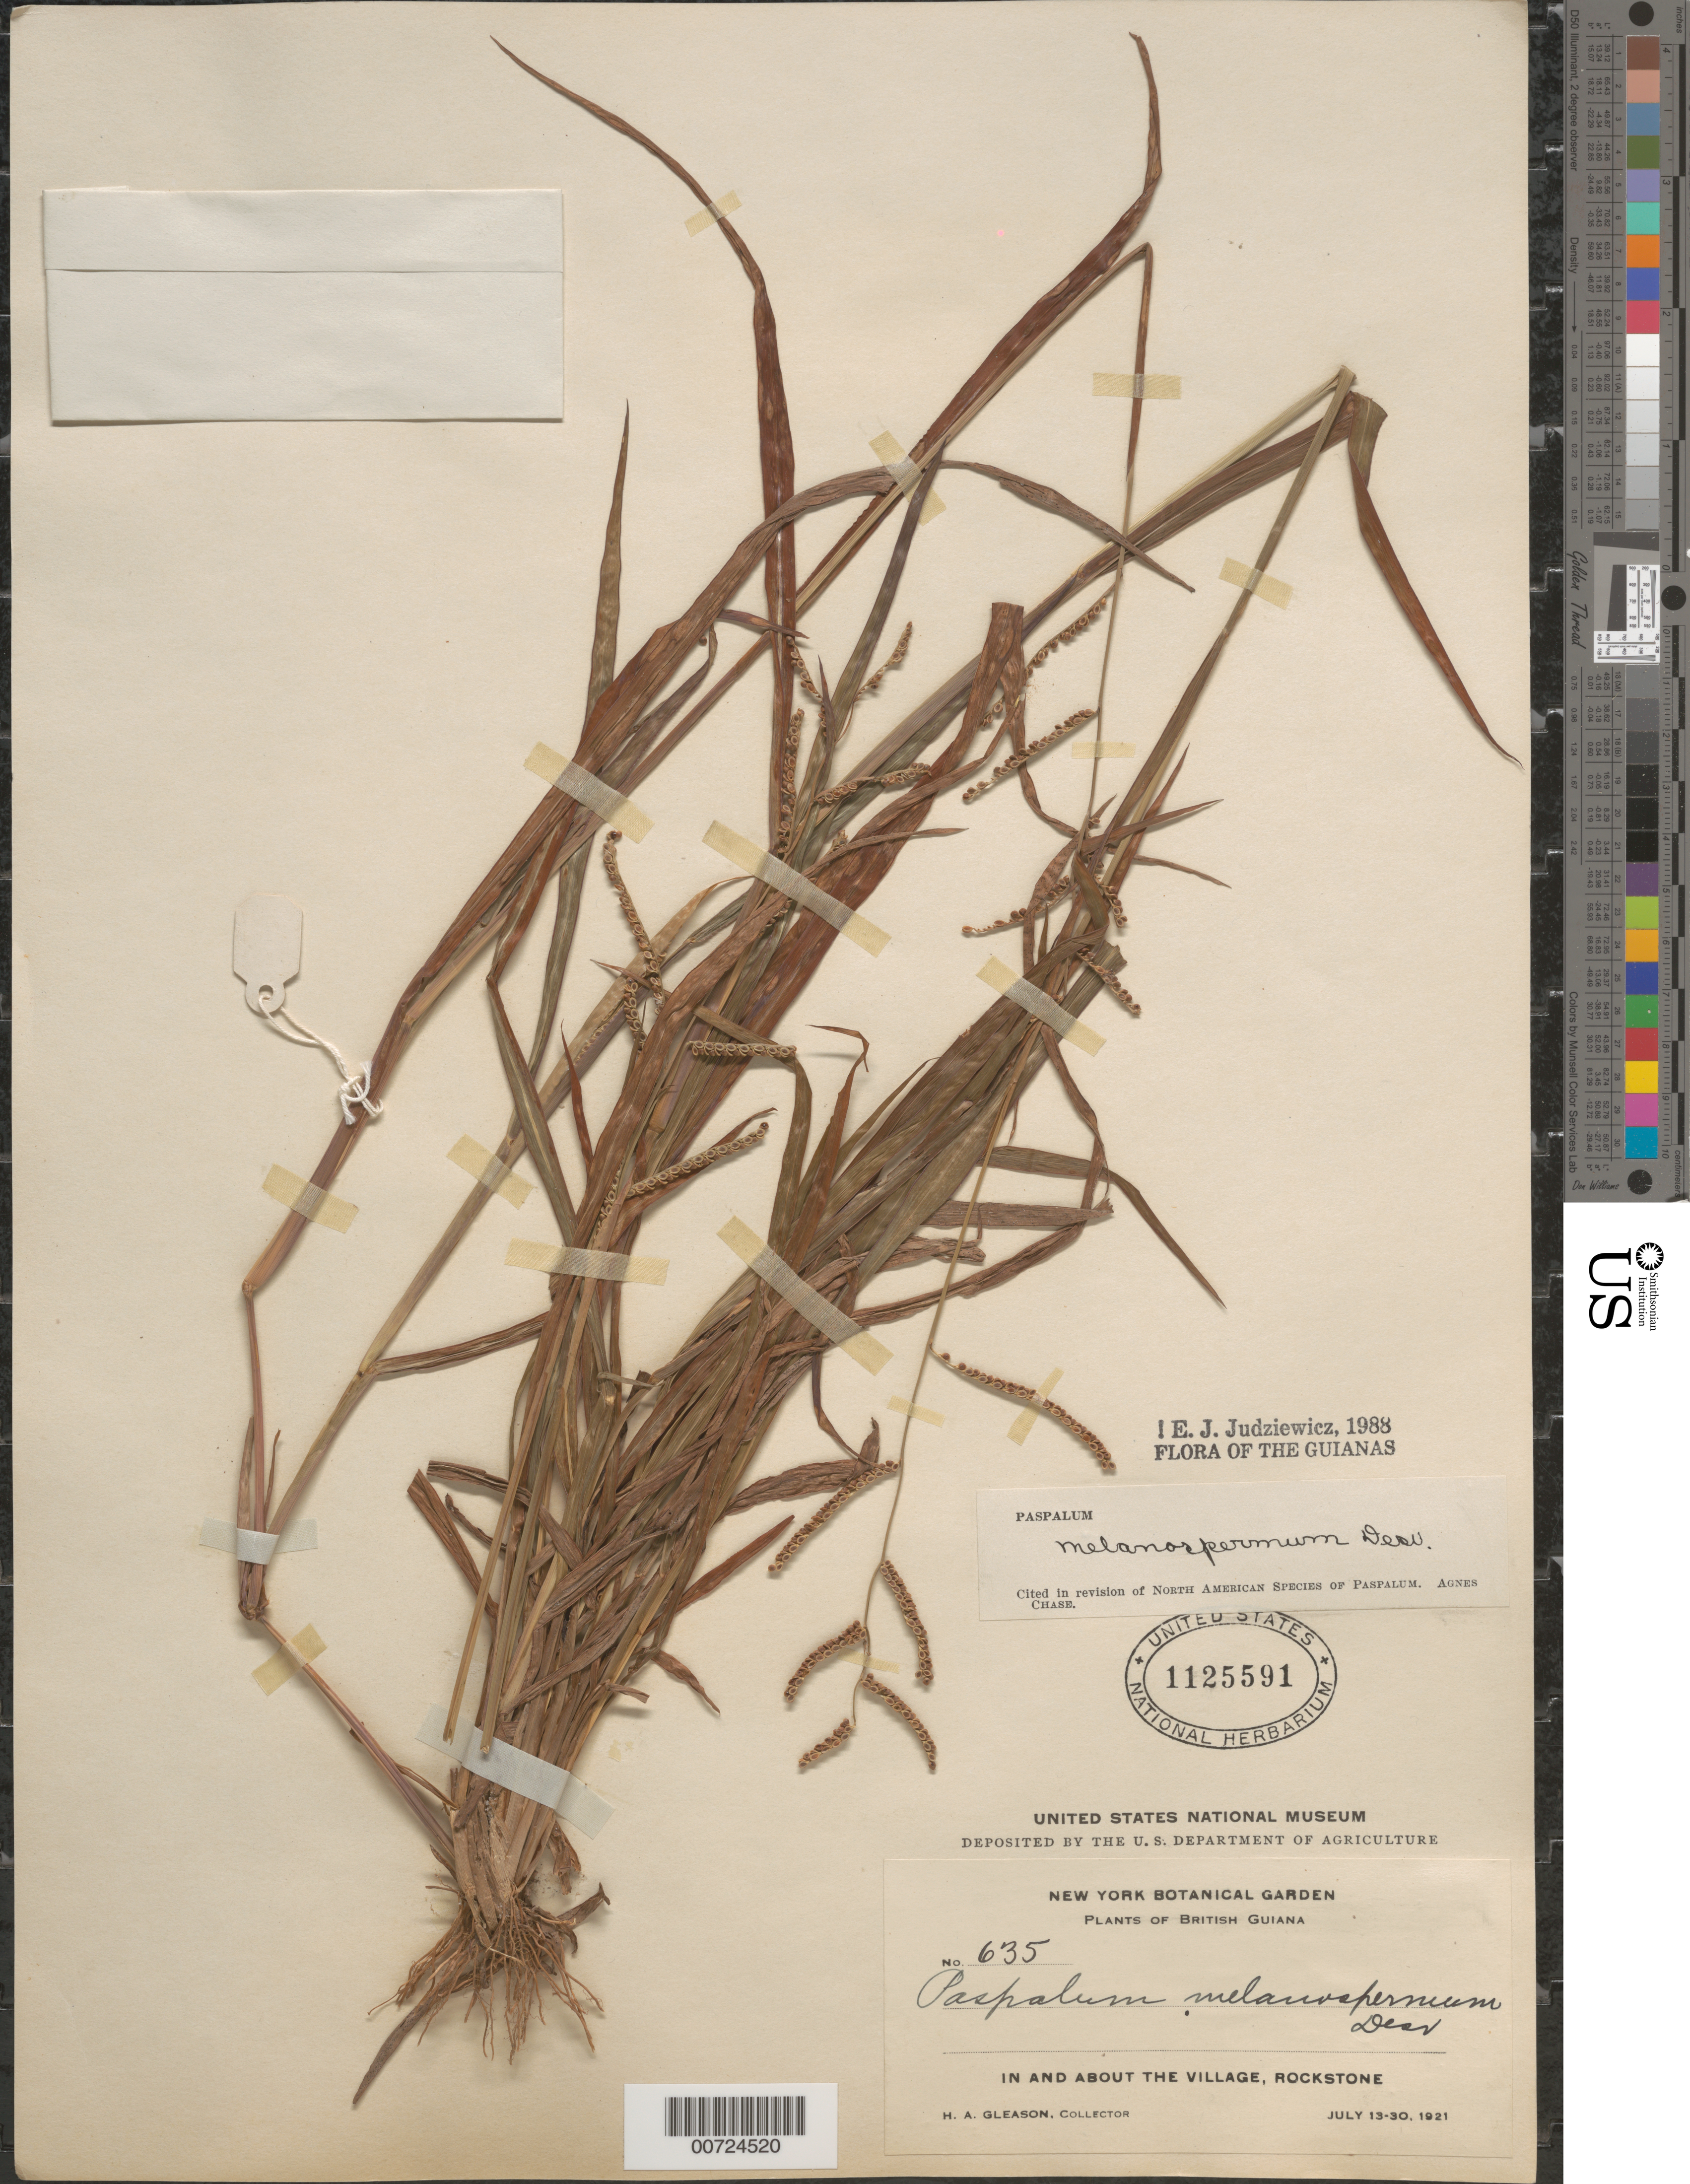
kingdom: Plantae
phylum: Tracheophyta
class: Liliopsida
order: Poales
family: Poaceae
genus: Paspalum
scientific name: Paspalum melanospermum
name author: Desv. ex Poir.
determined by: Judziewicz, E. J.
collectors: H. A. Gleason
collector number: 635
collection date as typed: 13-Jul-21 to 30-Jul-21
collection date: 1921-07-13/1921-07-30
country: Guyana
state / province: U. Demerara-Berbice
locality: Rockstone, in and about the village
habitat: In and about the village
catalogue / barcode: US 1125591